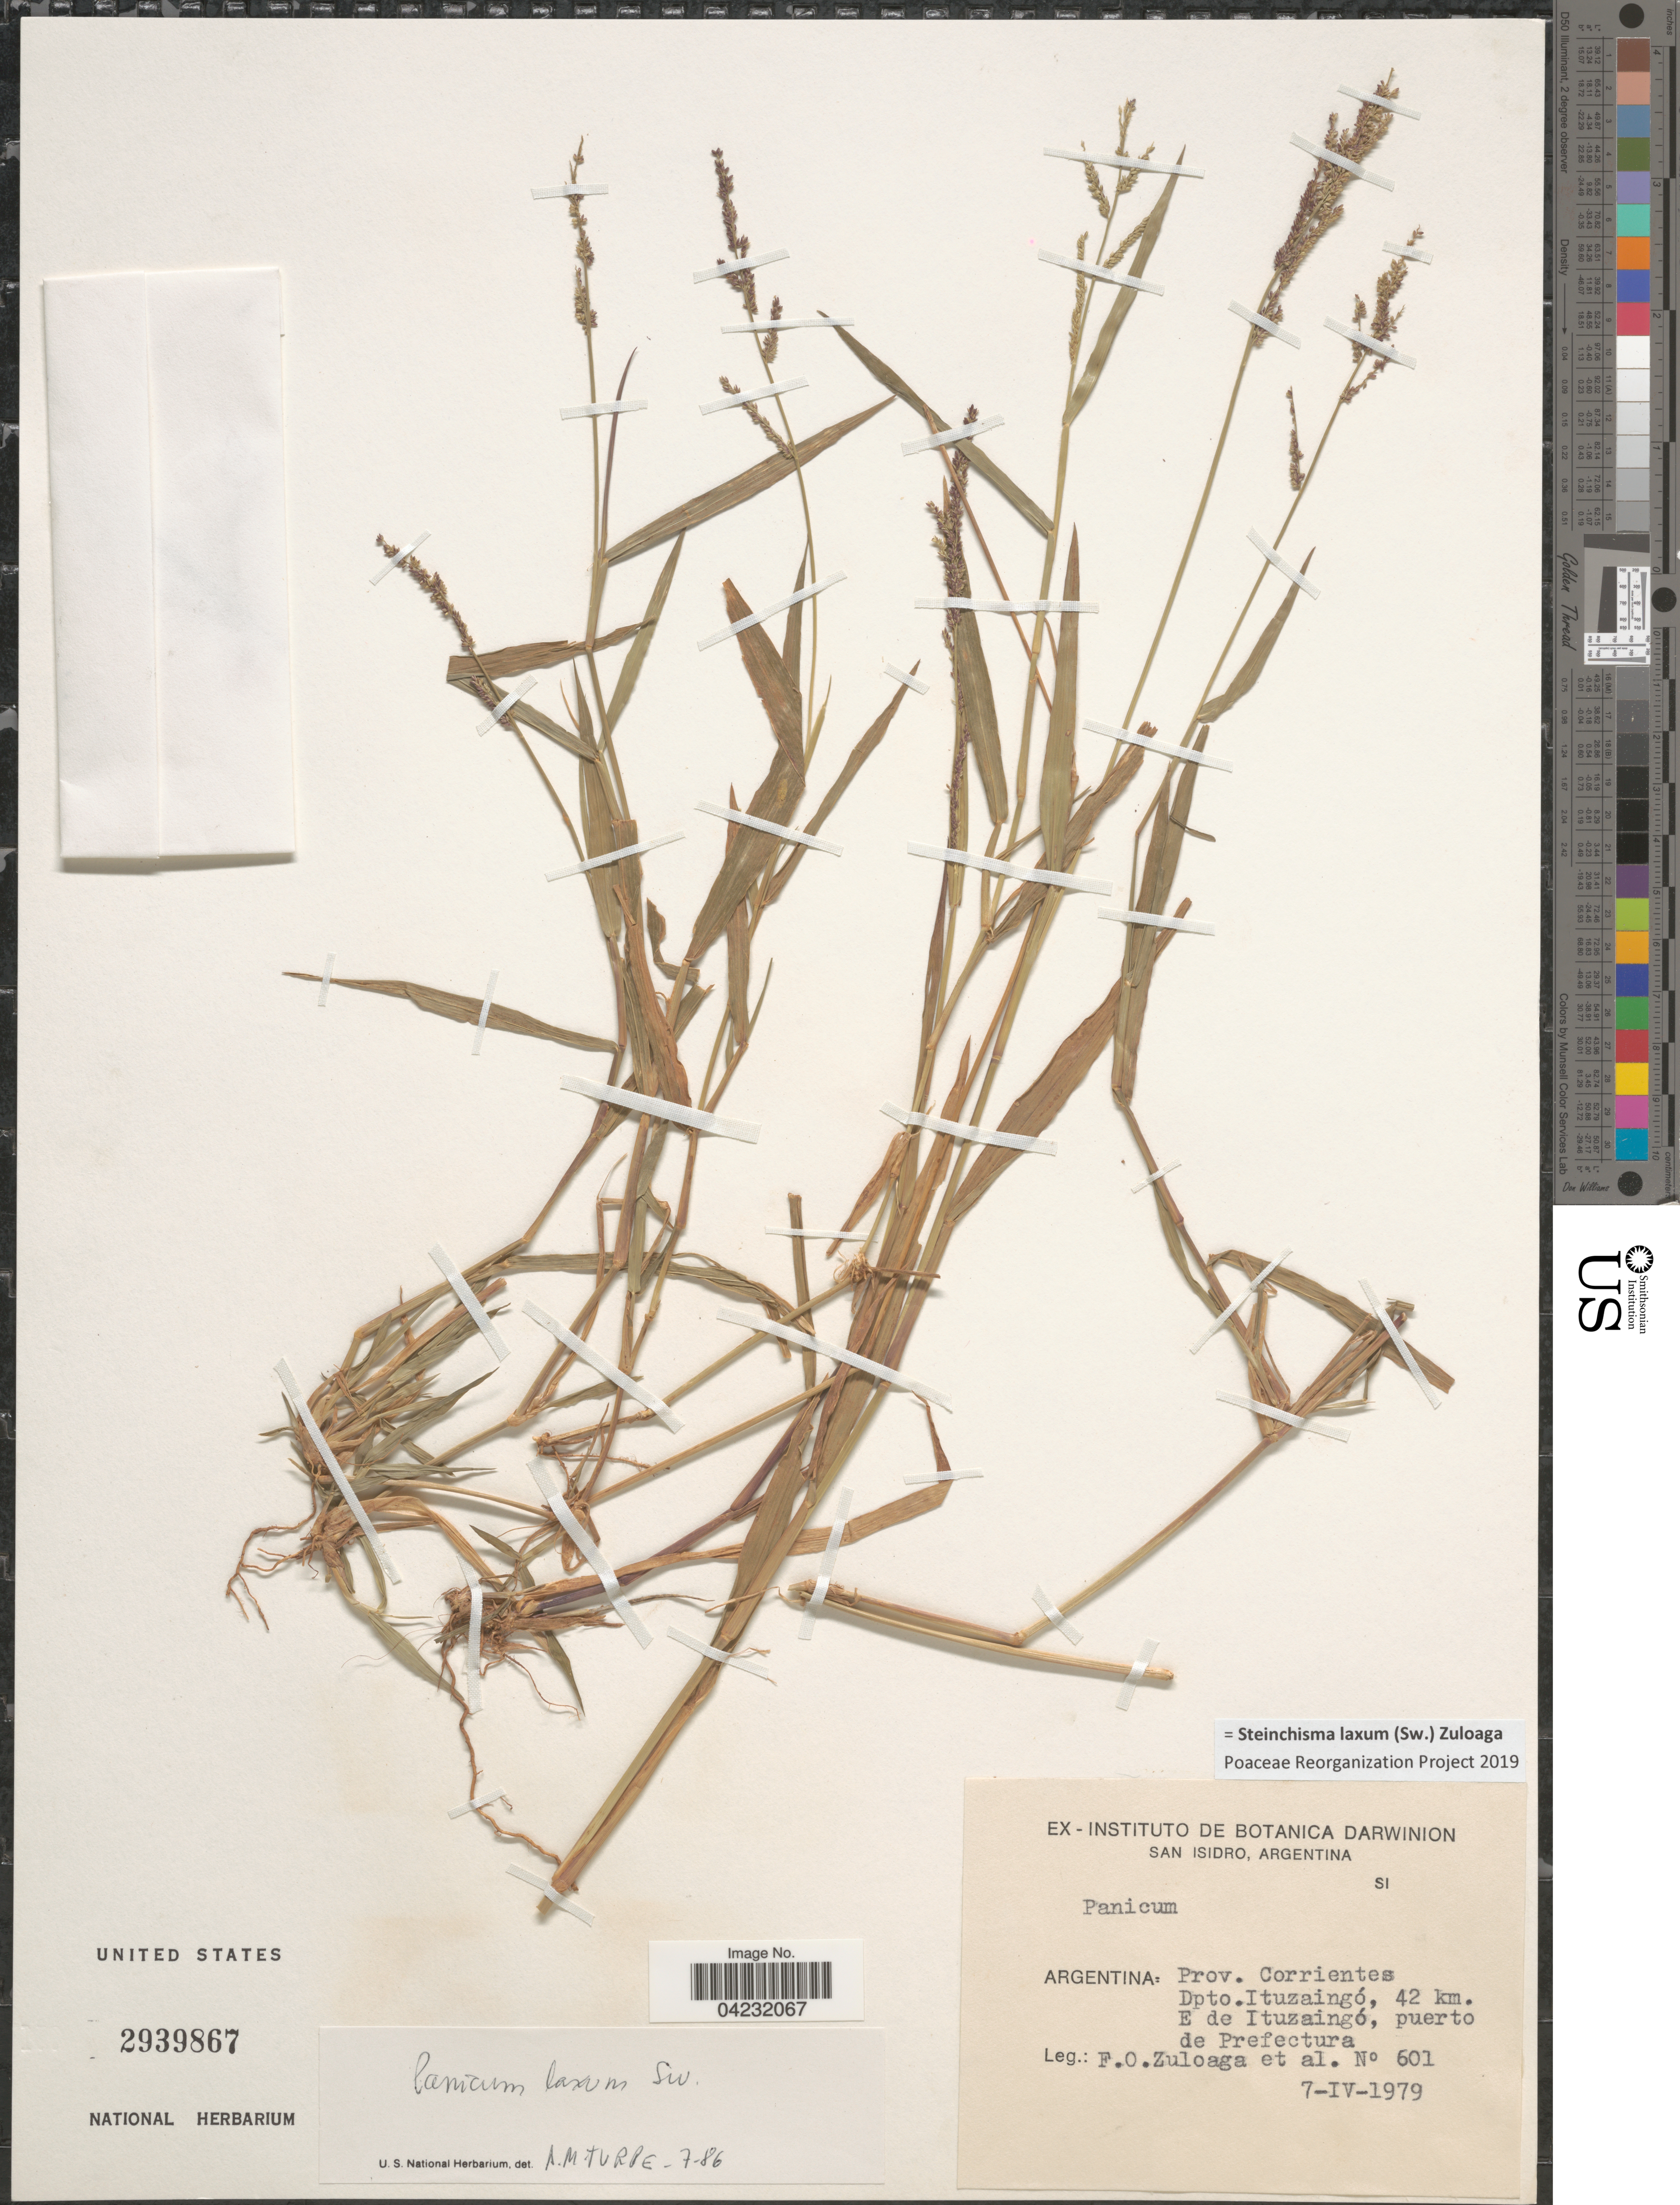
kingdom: Plantae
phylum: Tracheophyta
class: Liliopsida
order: Poales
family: Poaceae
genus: Steinchisma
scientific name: Steinchisma laxum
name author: (Sw.) Zuloaga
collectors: F. O. Zuloaga & et al.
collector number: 601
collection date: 1979-04-07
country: Argentina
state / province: Corrientes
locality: Dpto. Ituzaingó, 42 km. E de Ituzaingó, puerto de Prefectura.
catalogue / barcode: US 2939867